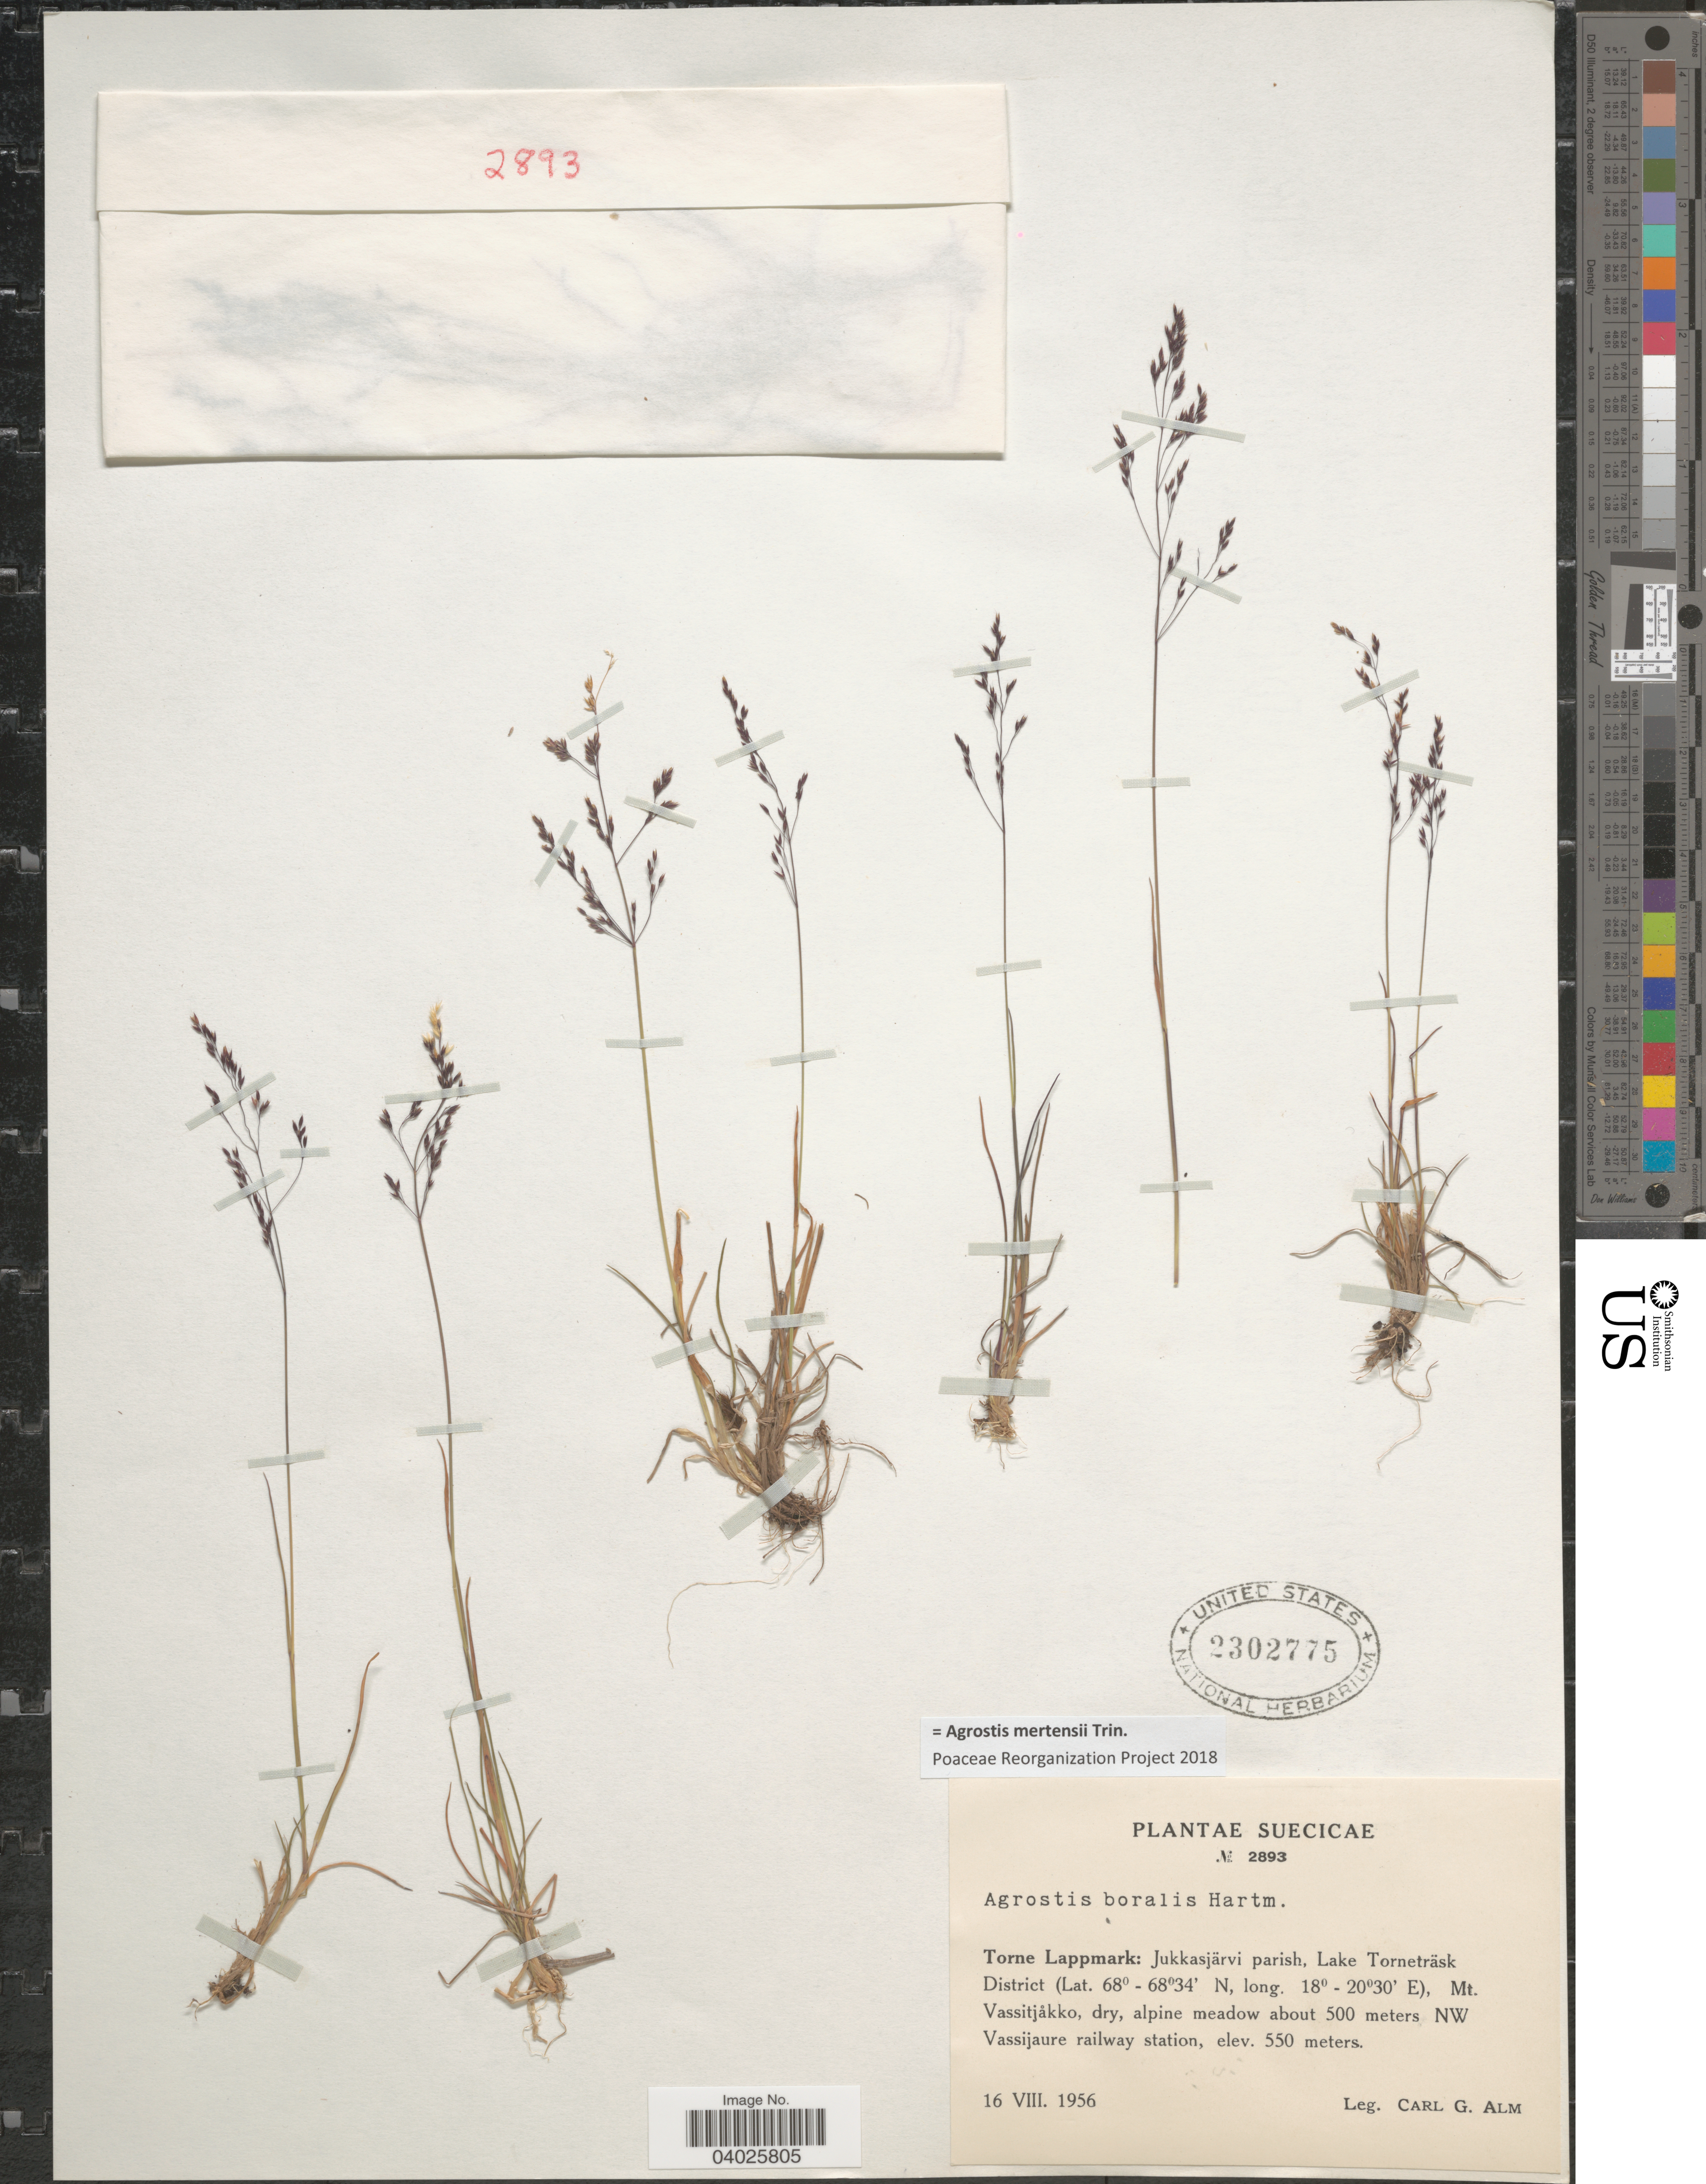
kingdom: Plantae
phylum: Tracheophyta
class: Liliopsida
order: Poales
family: Poaceae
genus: Agrostis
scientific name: Agrostis mertensii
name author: Trin.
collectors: C. G. Alm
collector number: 2893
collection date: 1956-08-16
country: Sweden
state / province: Norrbotten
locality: Suecicae. Torne Lappmark: Jukkasjärvi parish, Lake Torneträsk District, Mt. Vassitjåkko, dry, alpine meadow about 500 meters NW Vassijaure railway station.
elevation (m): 550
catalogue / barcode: US 2302775